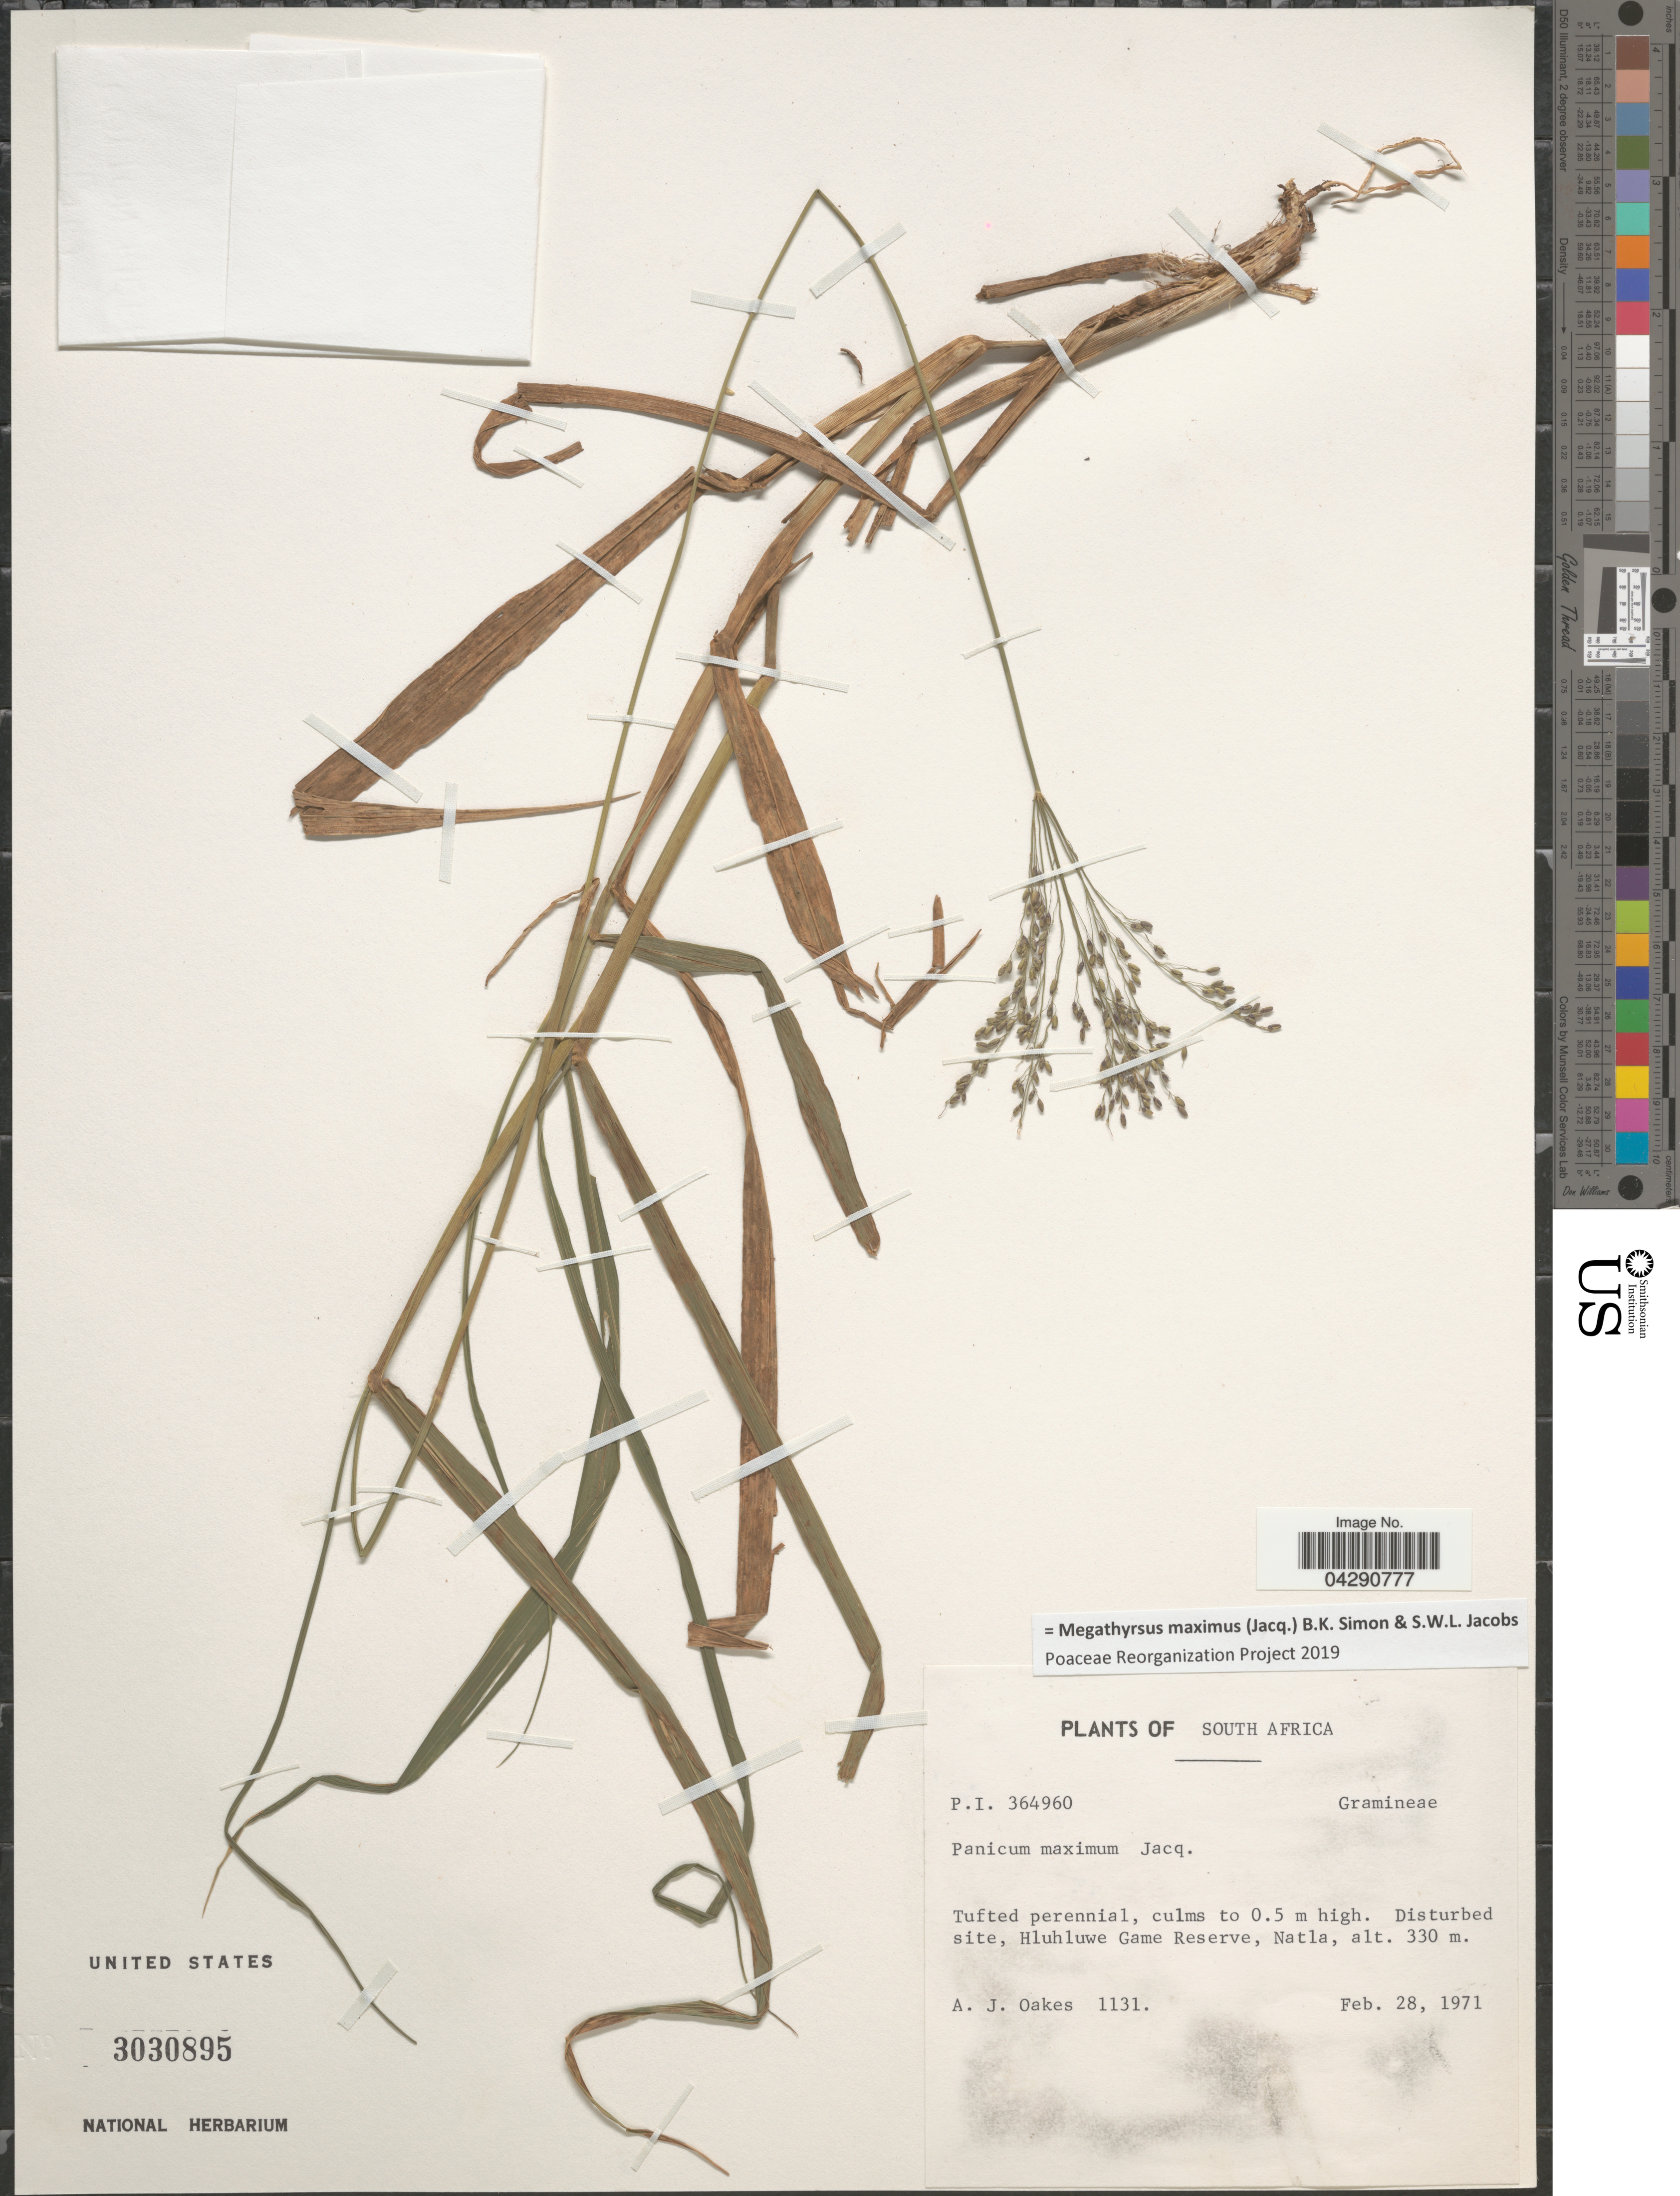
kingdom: Plantae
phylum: Tracheophyta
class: Liliopsida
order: Poales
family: Poaceae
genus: Megathyrsus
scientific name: Megathyrsus maximus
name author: (Jacq.) B.K. Simon & S.W.L. Jacobs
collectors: A. Oakes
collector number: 1131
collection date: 1971-02-28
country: South Africa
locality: Disturbed site, Hluhluwe Game Reserve, Natla.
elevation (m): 330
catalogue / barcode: US 3030895